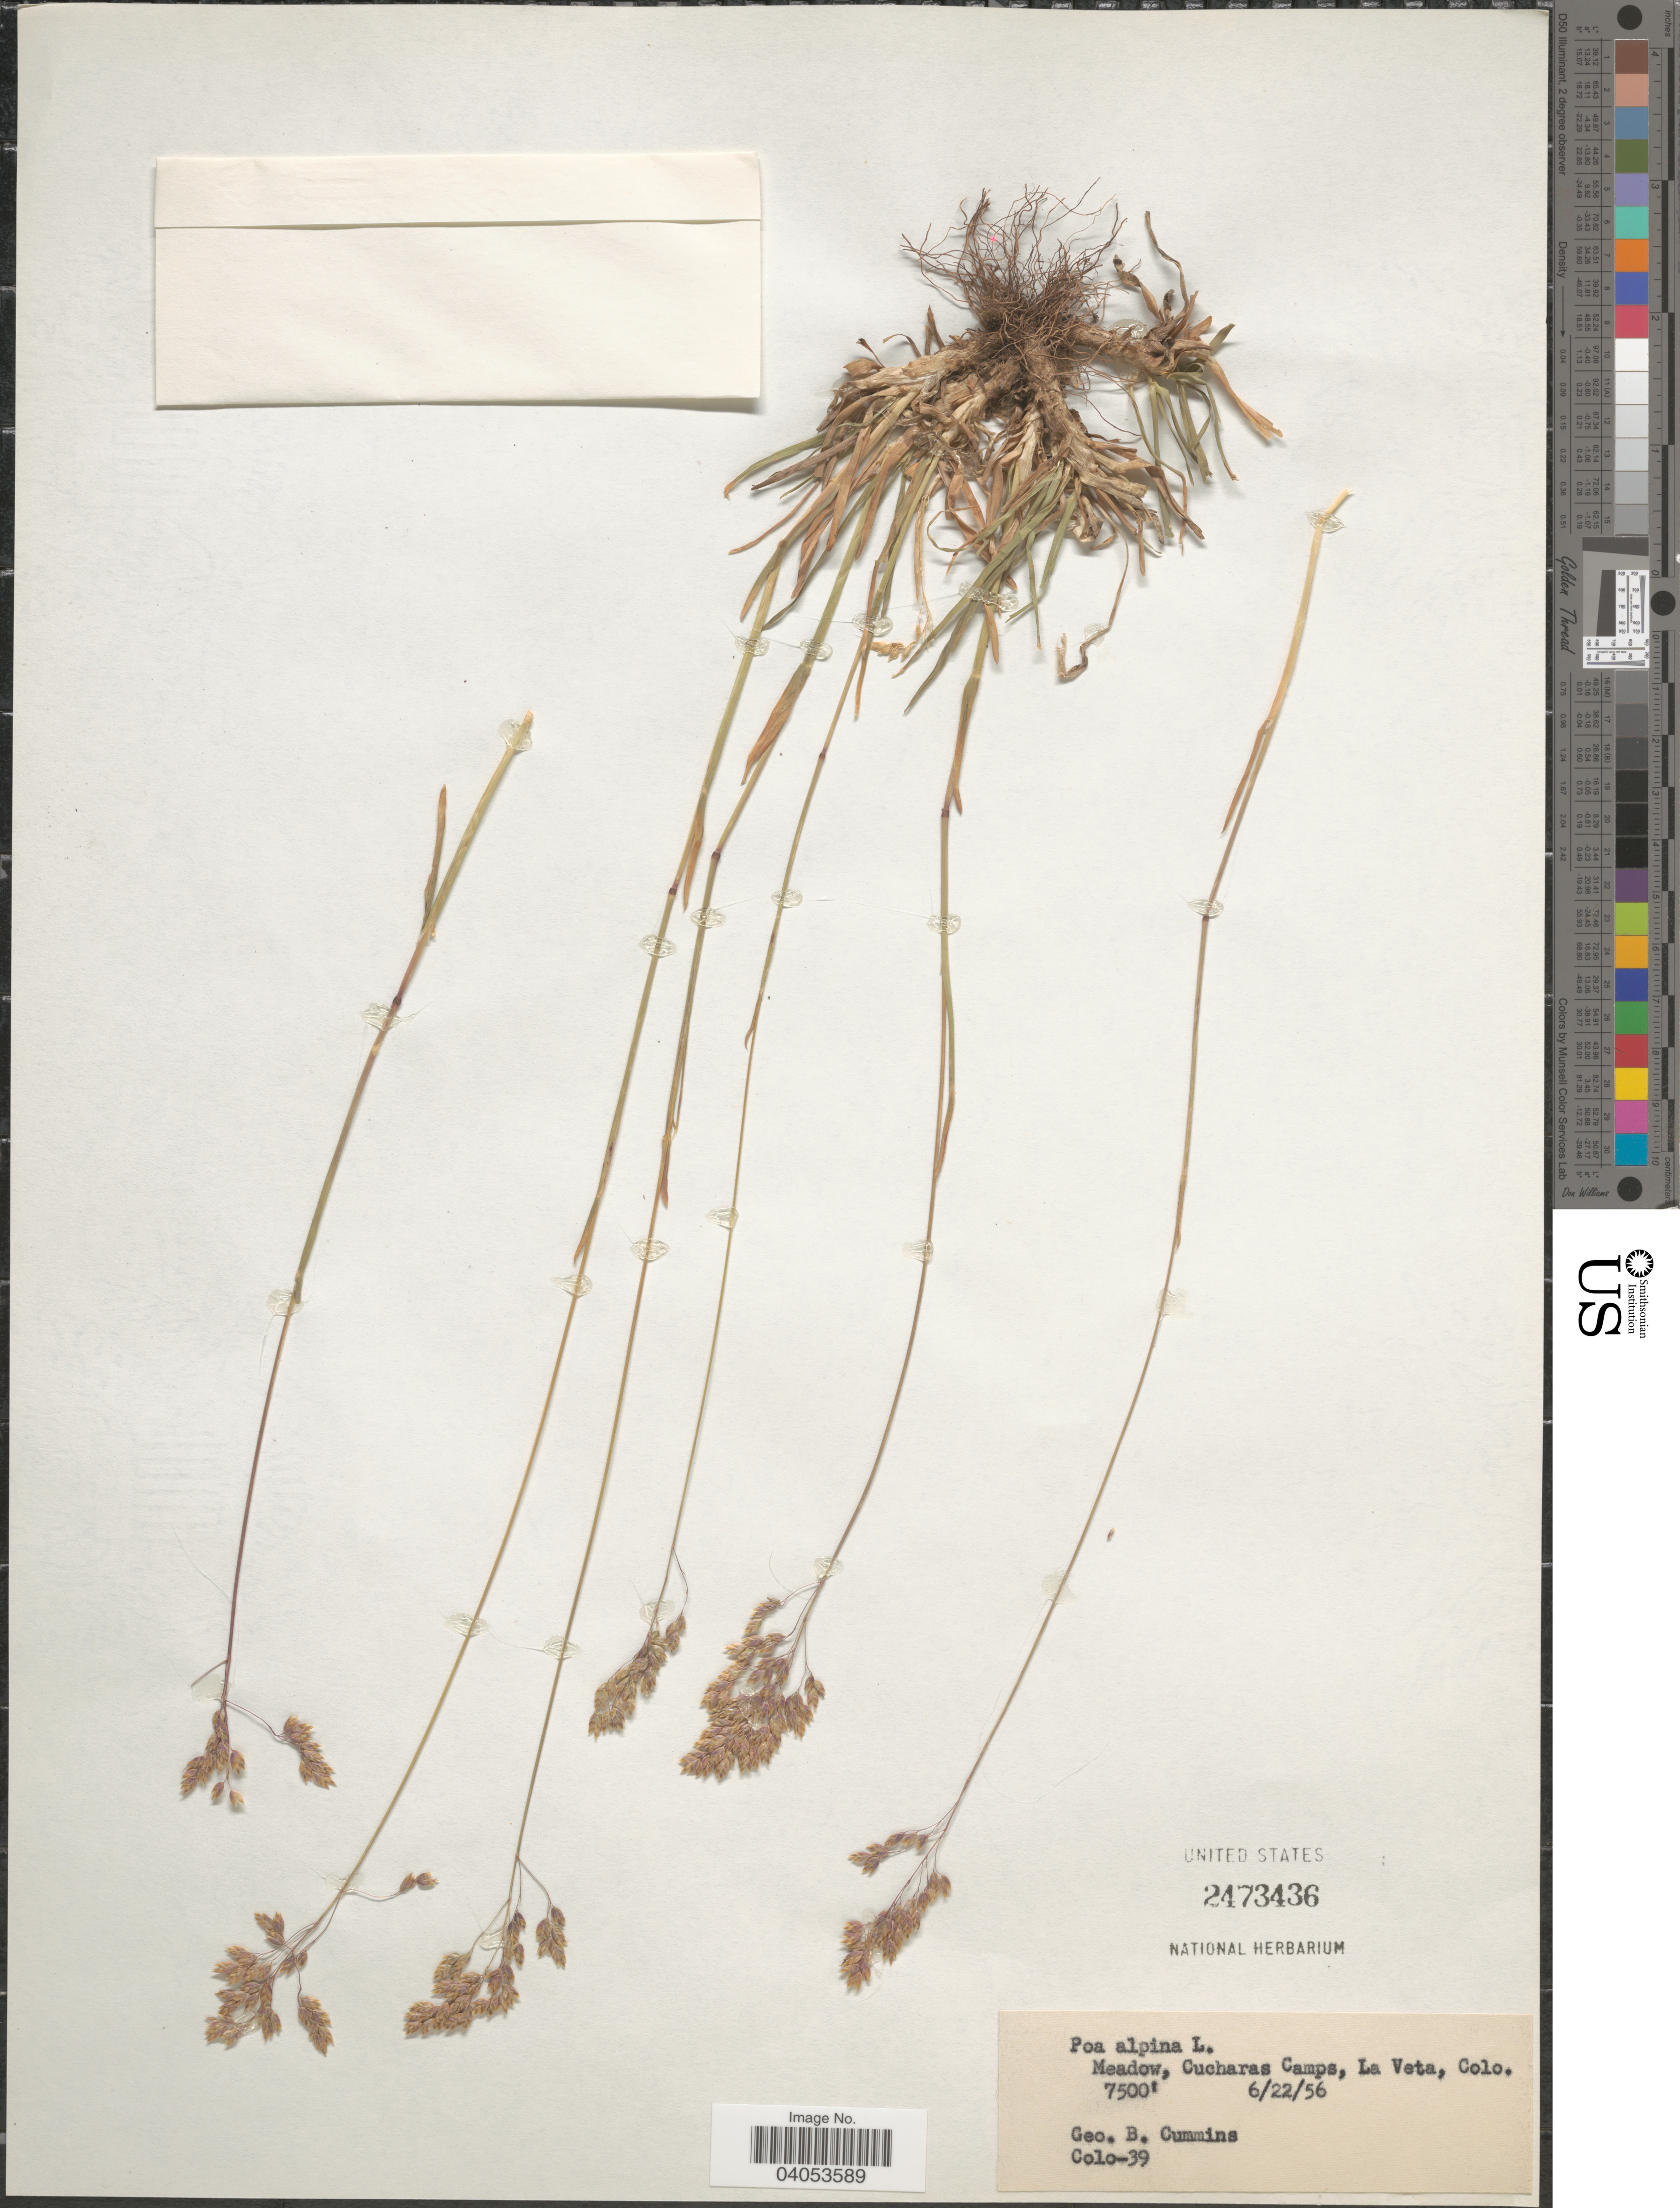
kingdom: Plantae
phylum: Tracheophyta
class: Liliopsida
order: Poales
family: Poaceae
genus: Poa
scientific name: Poa alpina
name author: L.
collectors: G. Cummins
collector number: Colo-39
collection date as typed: Transcribed d/m/y: 22/6/56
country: United States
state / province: Colorado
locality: Cucharas Camps, La Veta.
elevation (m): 2286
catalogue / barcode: US 2473436